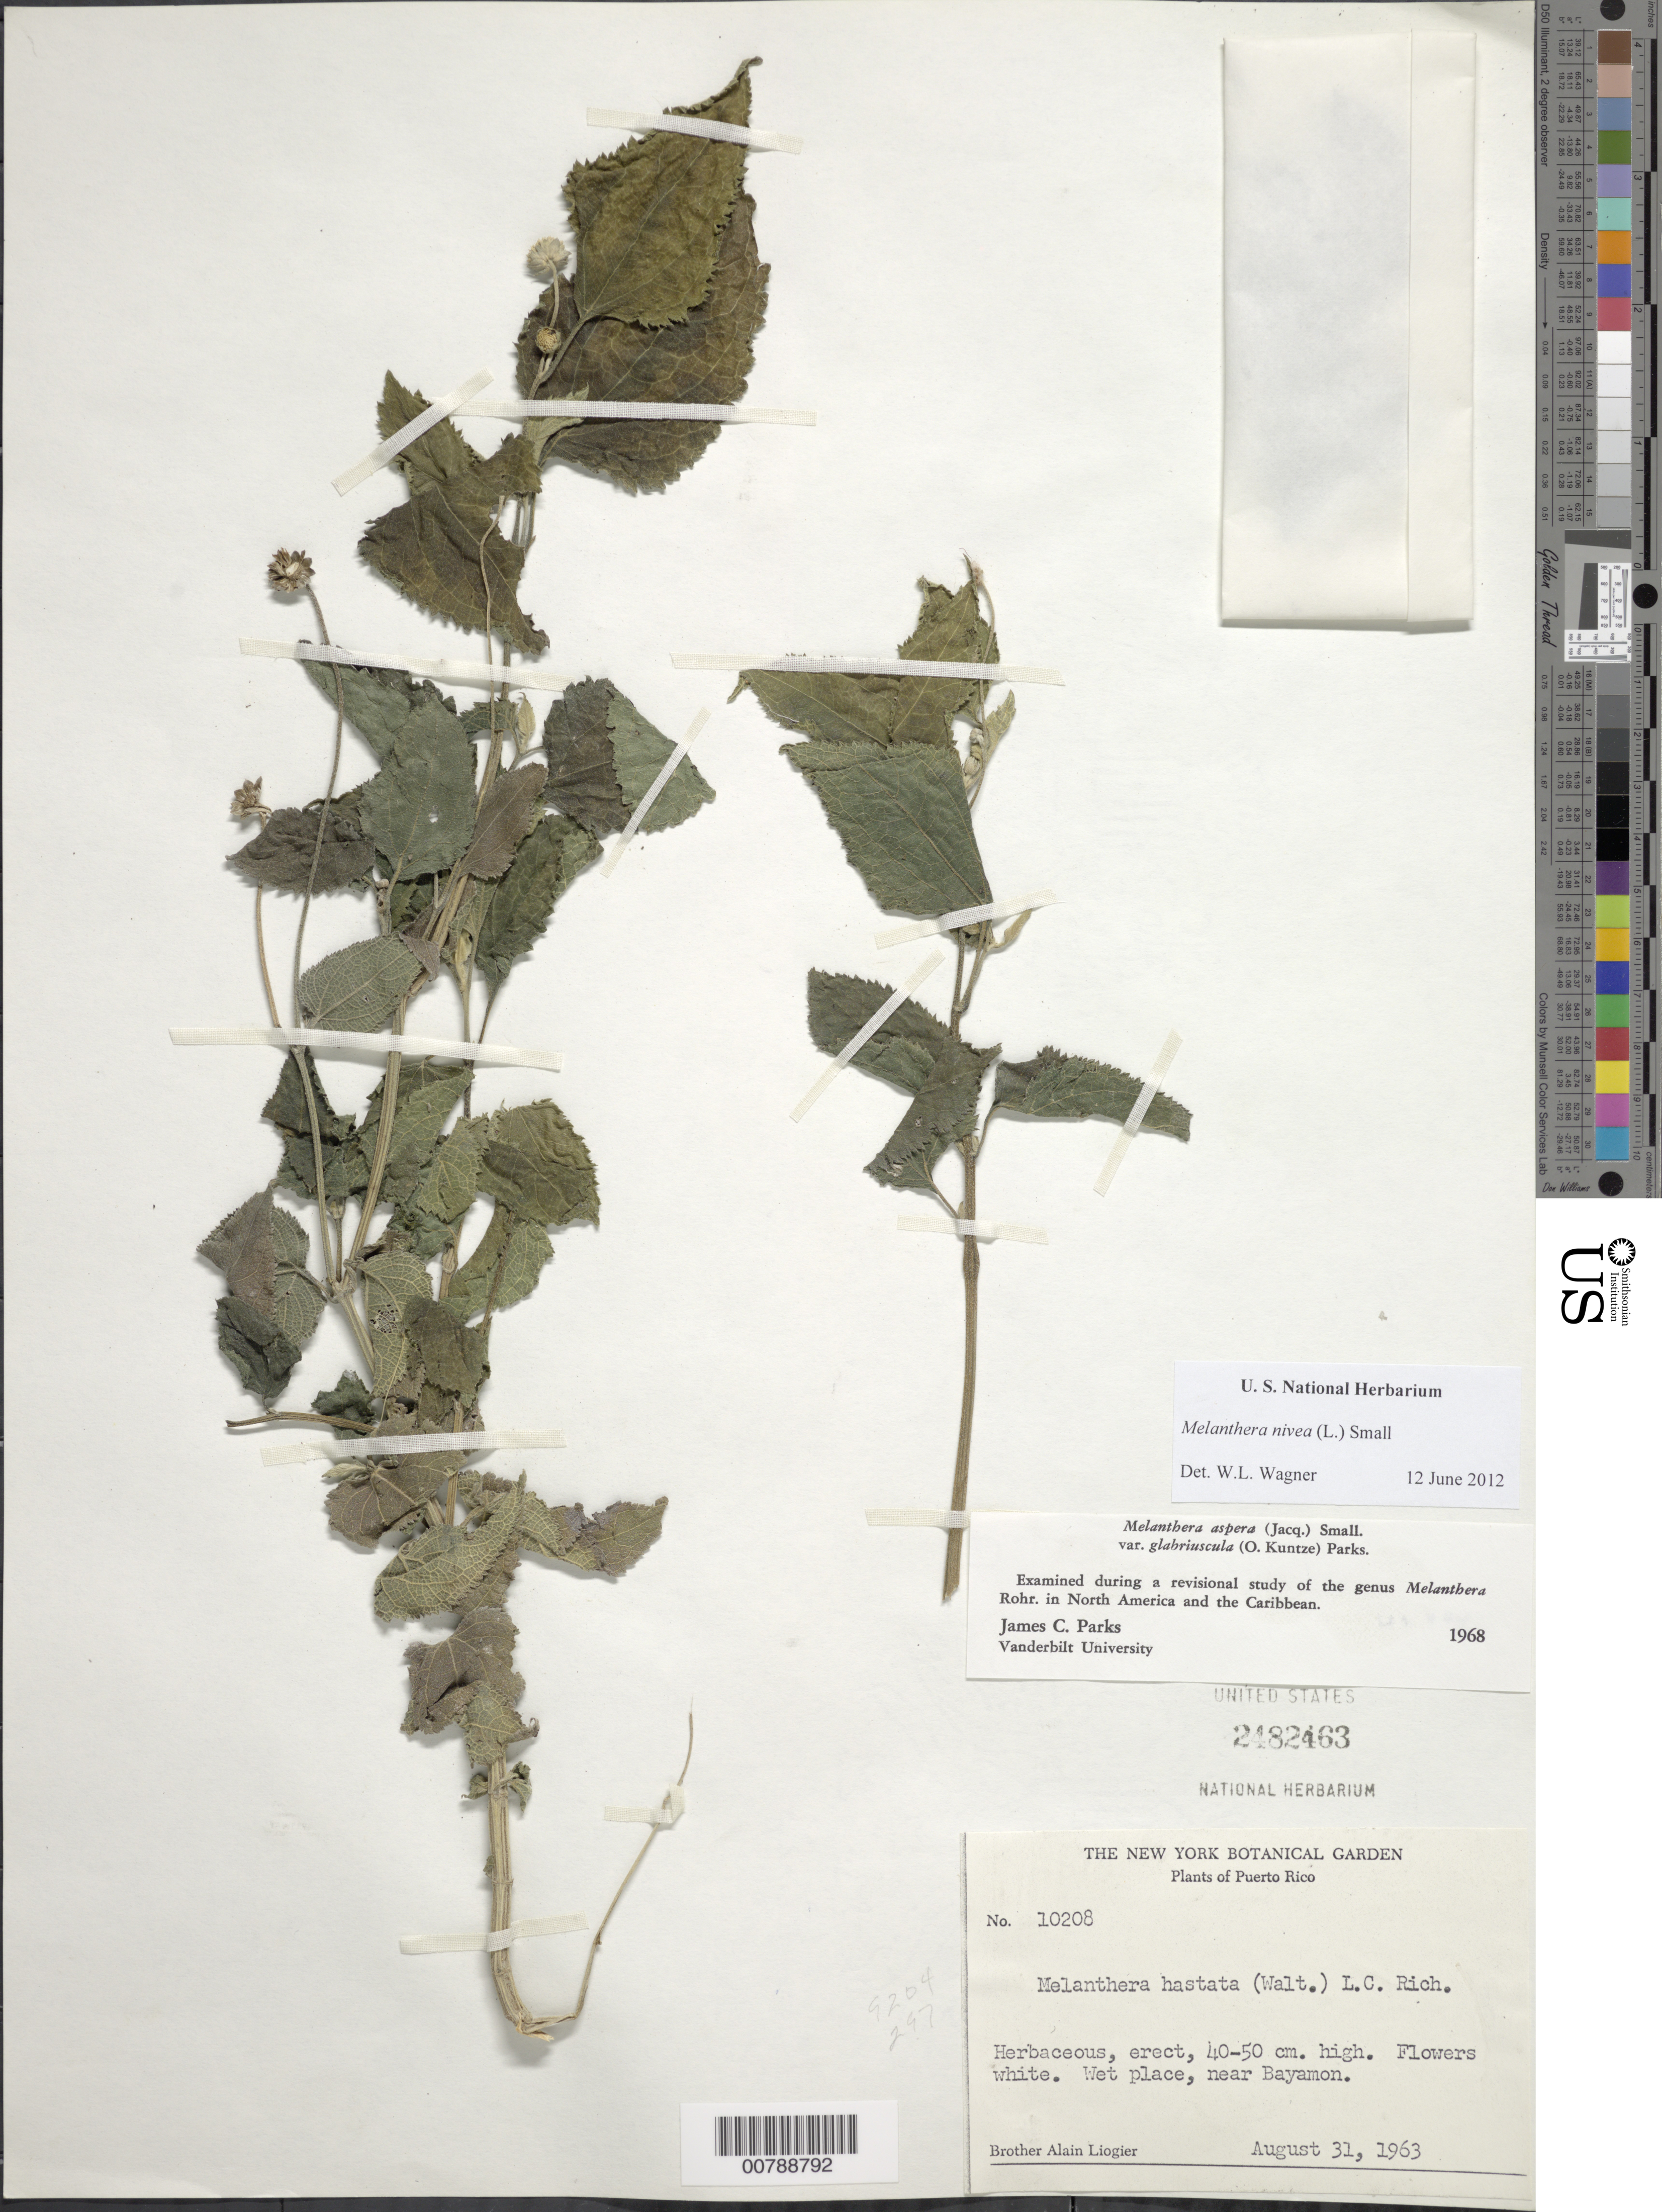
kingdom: Plantae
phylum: Tracheophyta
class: Magnoliopsida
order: Asterales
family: Asteraceae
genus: Melanthera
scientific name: Melanthera nivea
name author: (L.) Small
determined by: Parks, J. C.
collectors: A. H. Liogier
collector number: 10208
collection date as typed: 31 Aug 1963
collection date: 1963-08-31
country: Puerto Rico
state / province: Bayamón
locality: Near Bayamon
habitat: Wet place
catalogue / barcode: US 2482463